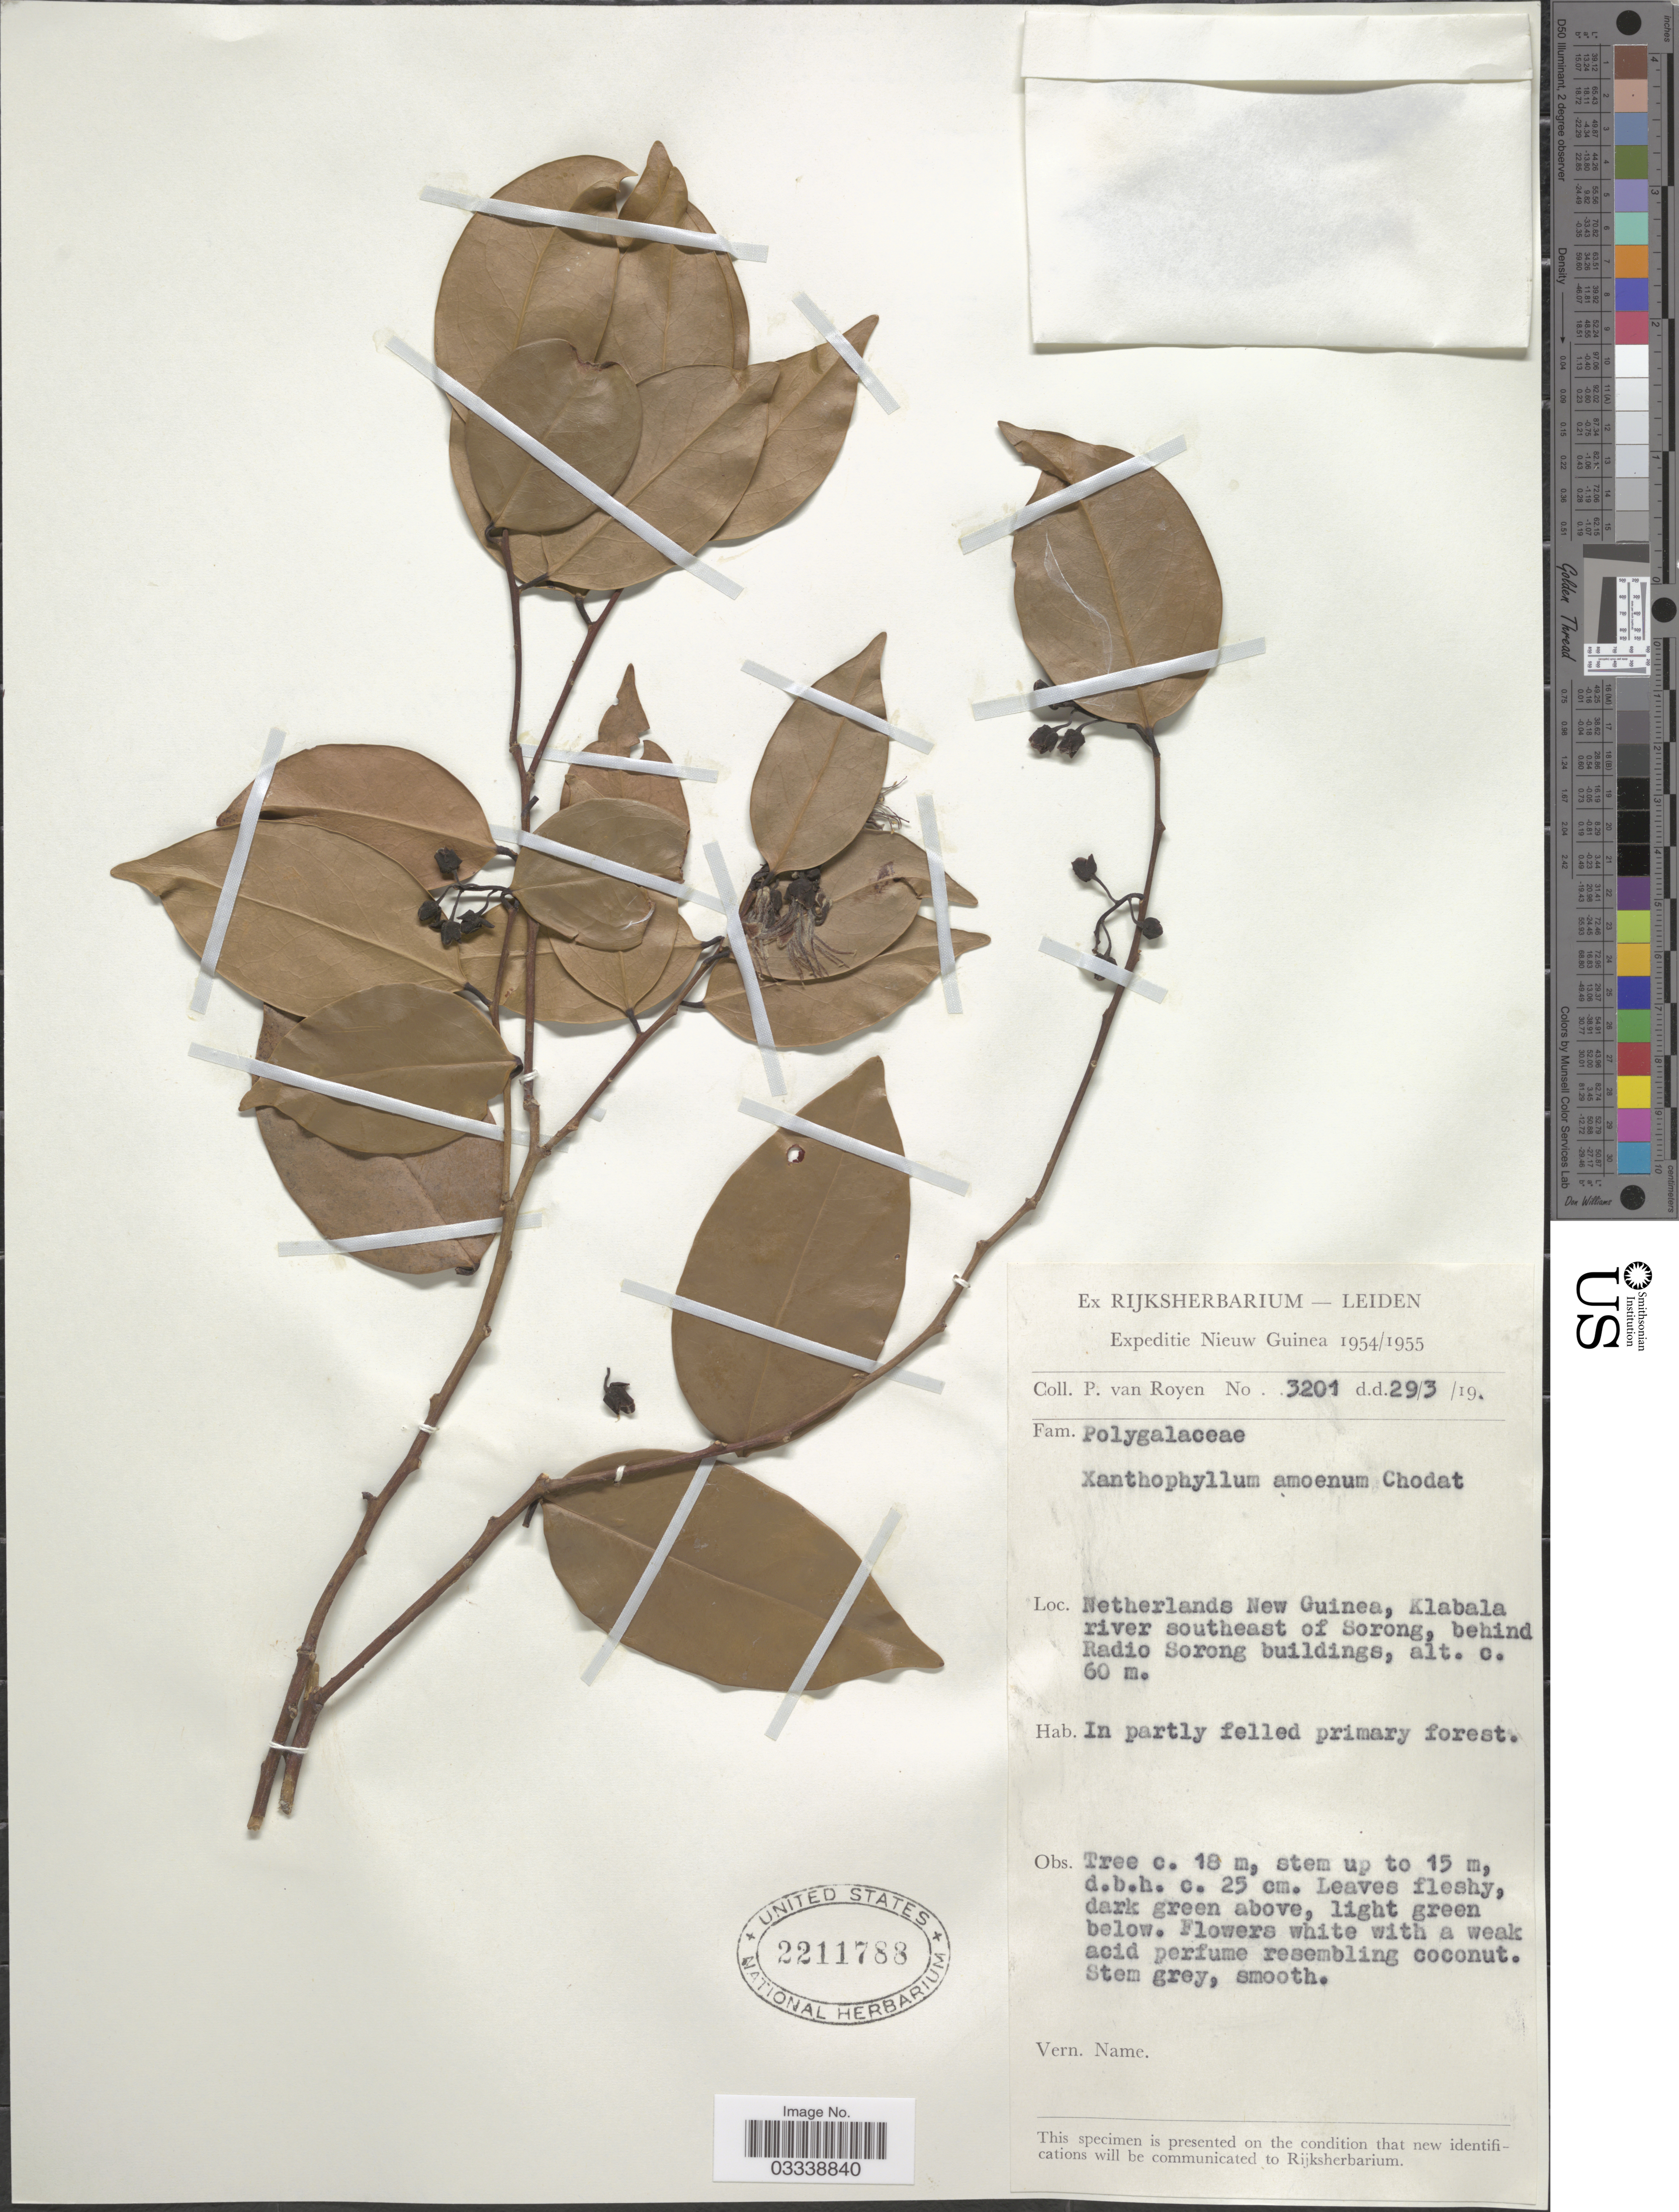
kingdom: Plantae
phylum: Tracheophyta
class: Magnoliopsida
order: Fabales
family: Polygalaceae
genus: Xanthophyllum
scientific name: Xanthophyllum amoenum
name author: Chodat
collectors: P. van Royen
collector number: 3201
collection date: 1954-03-29/1955-03-29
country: Indonesia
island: New Guinea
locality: New Guinea. Netherlands New Guinea, Klabala river southeast of Sorong, behind Radio Sorong buildings.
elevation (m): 60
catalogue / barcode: US 2211788